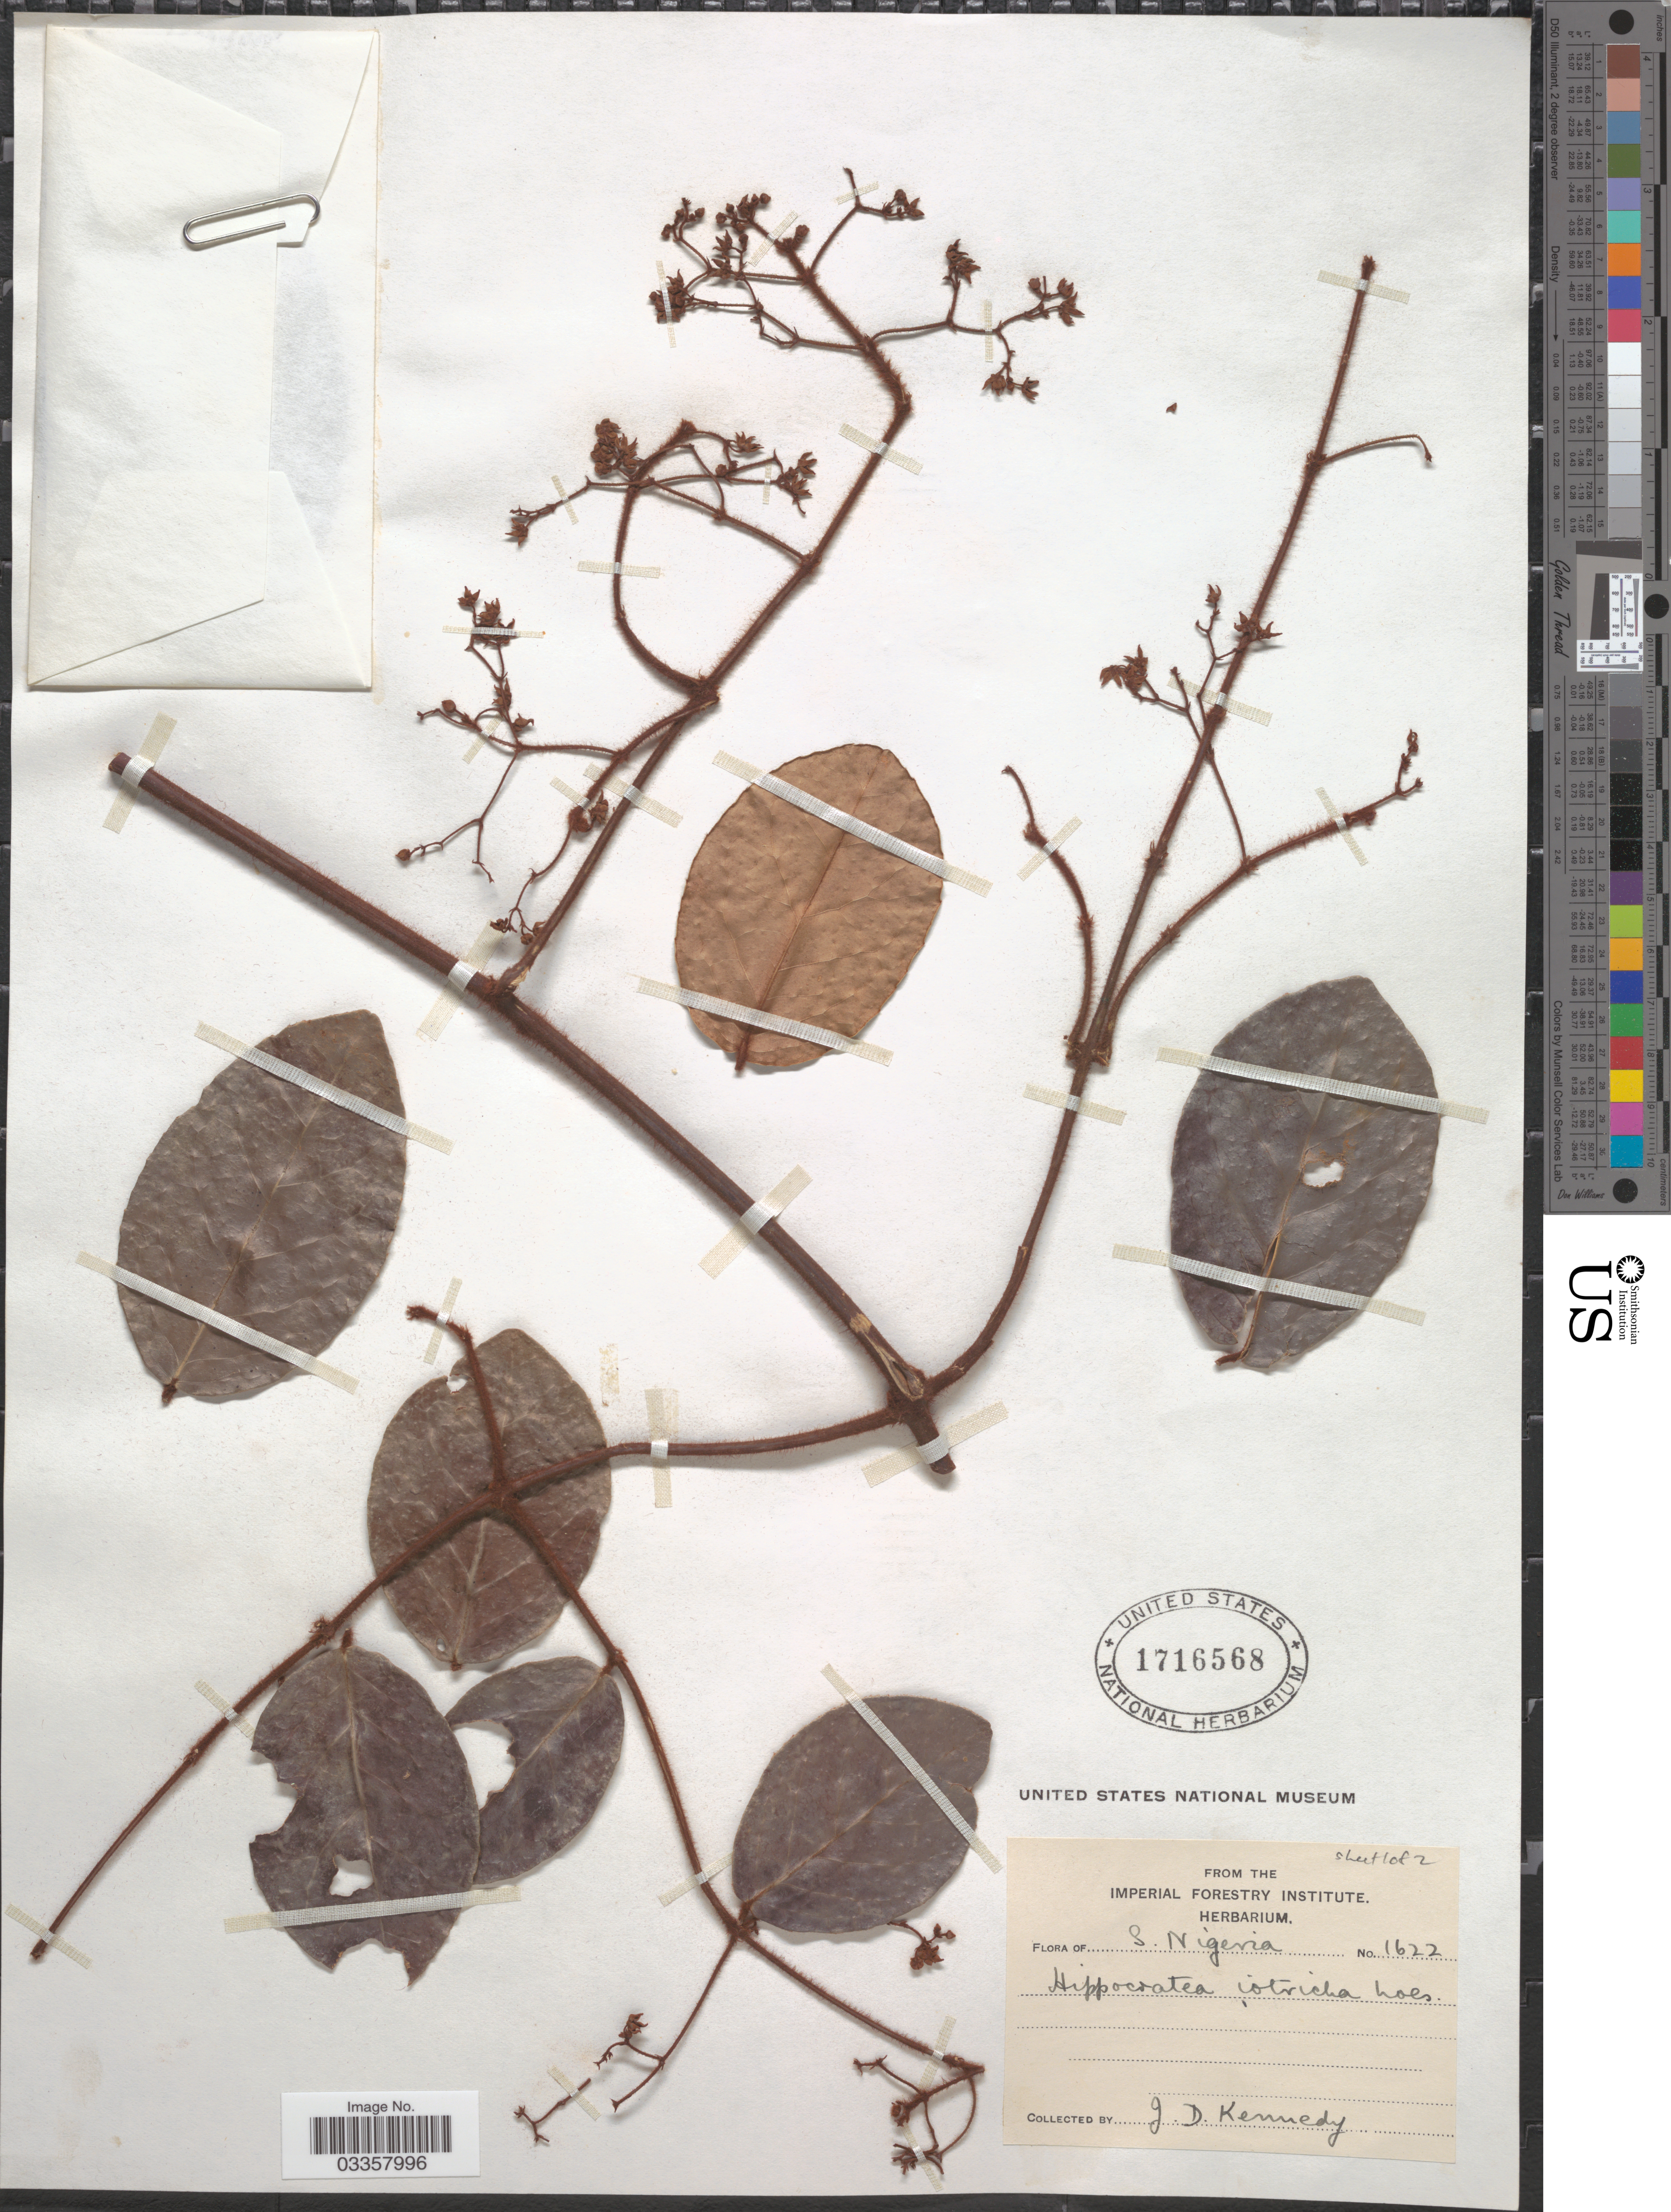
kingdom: Plantae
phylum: Tracheophyta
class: Magnoliopsida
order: Celastrales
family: Celastraceae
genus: Loeseneriella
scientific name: Loeseneriella iotricha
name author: N. Hallé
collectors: J. D. Kennedy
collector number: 1622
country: Nigeria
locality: S. Nigeria.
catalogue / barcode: US 1716568